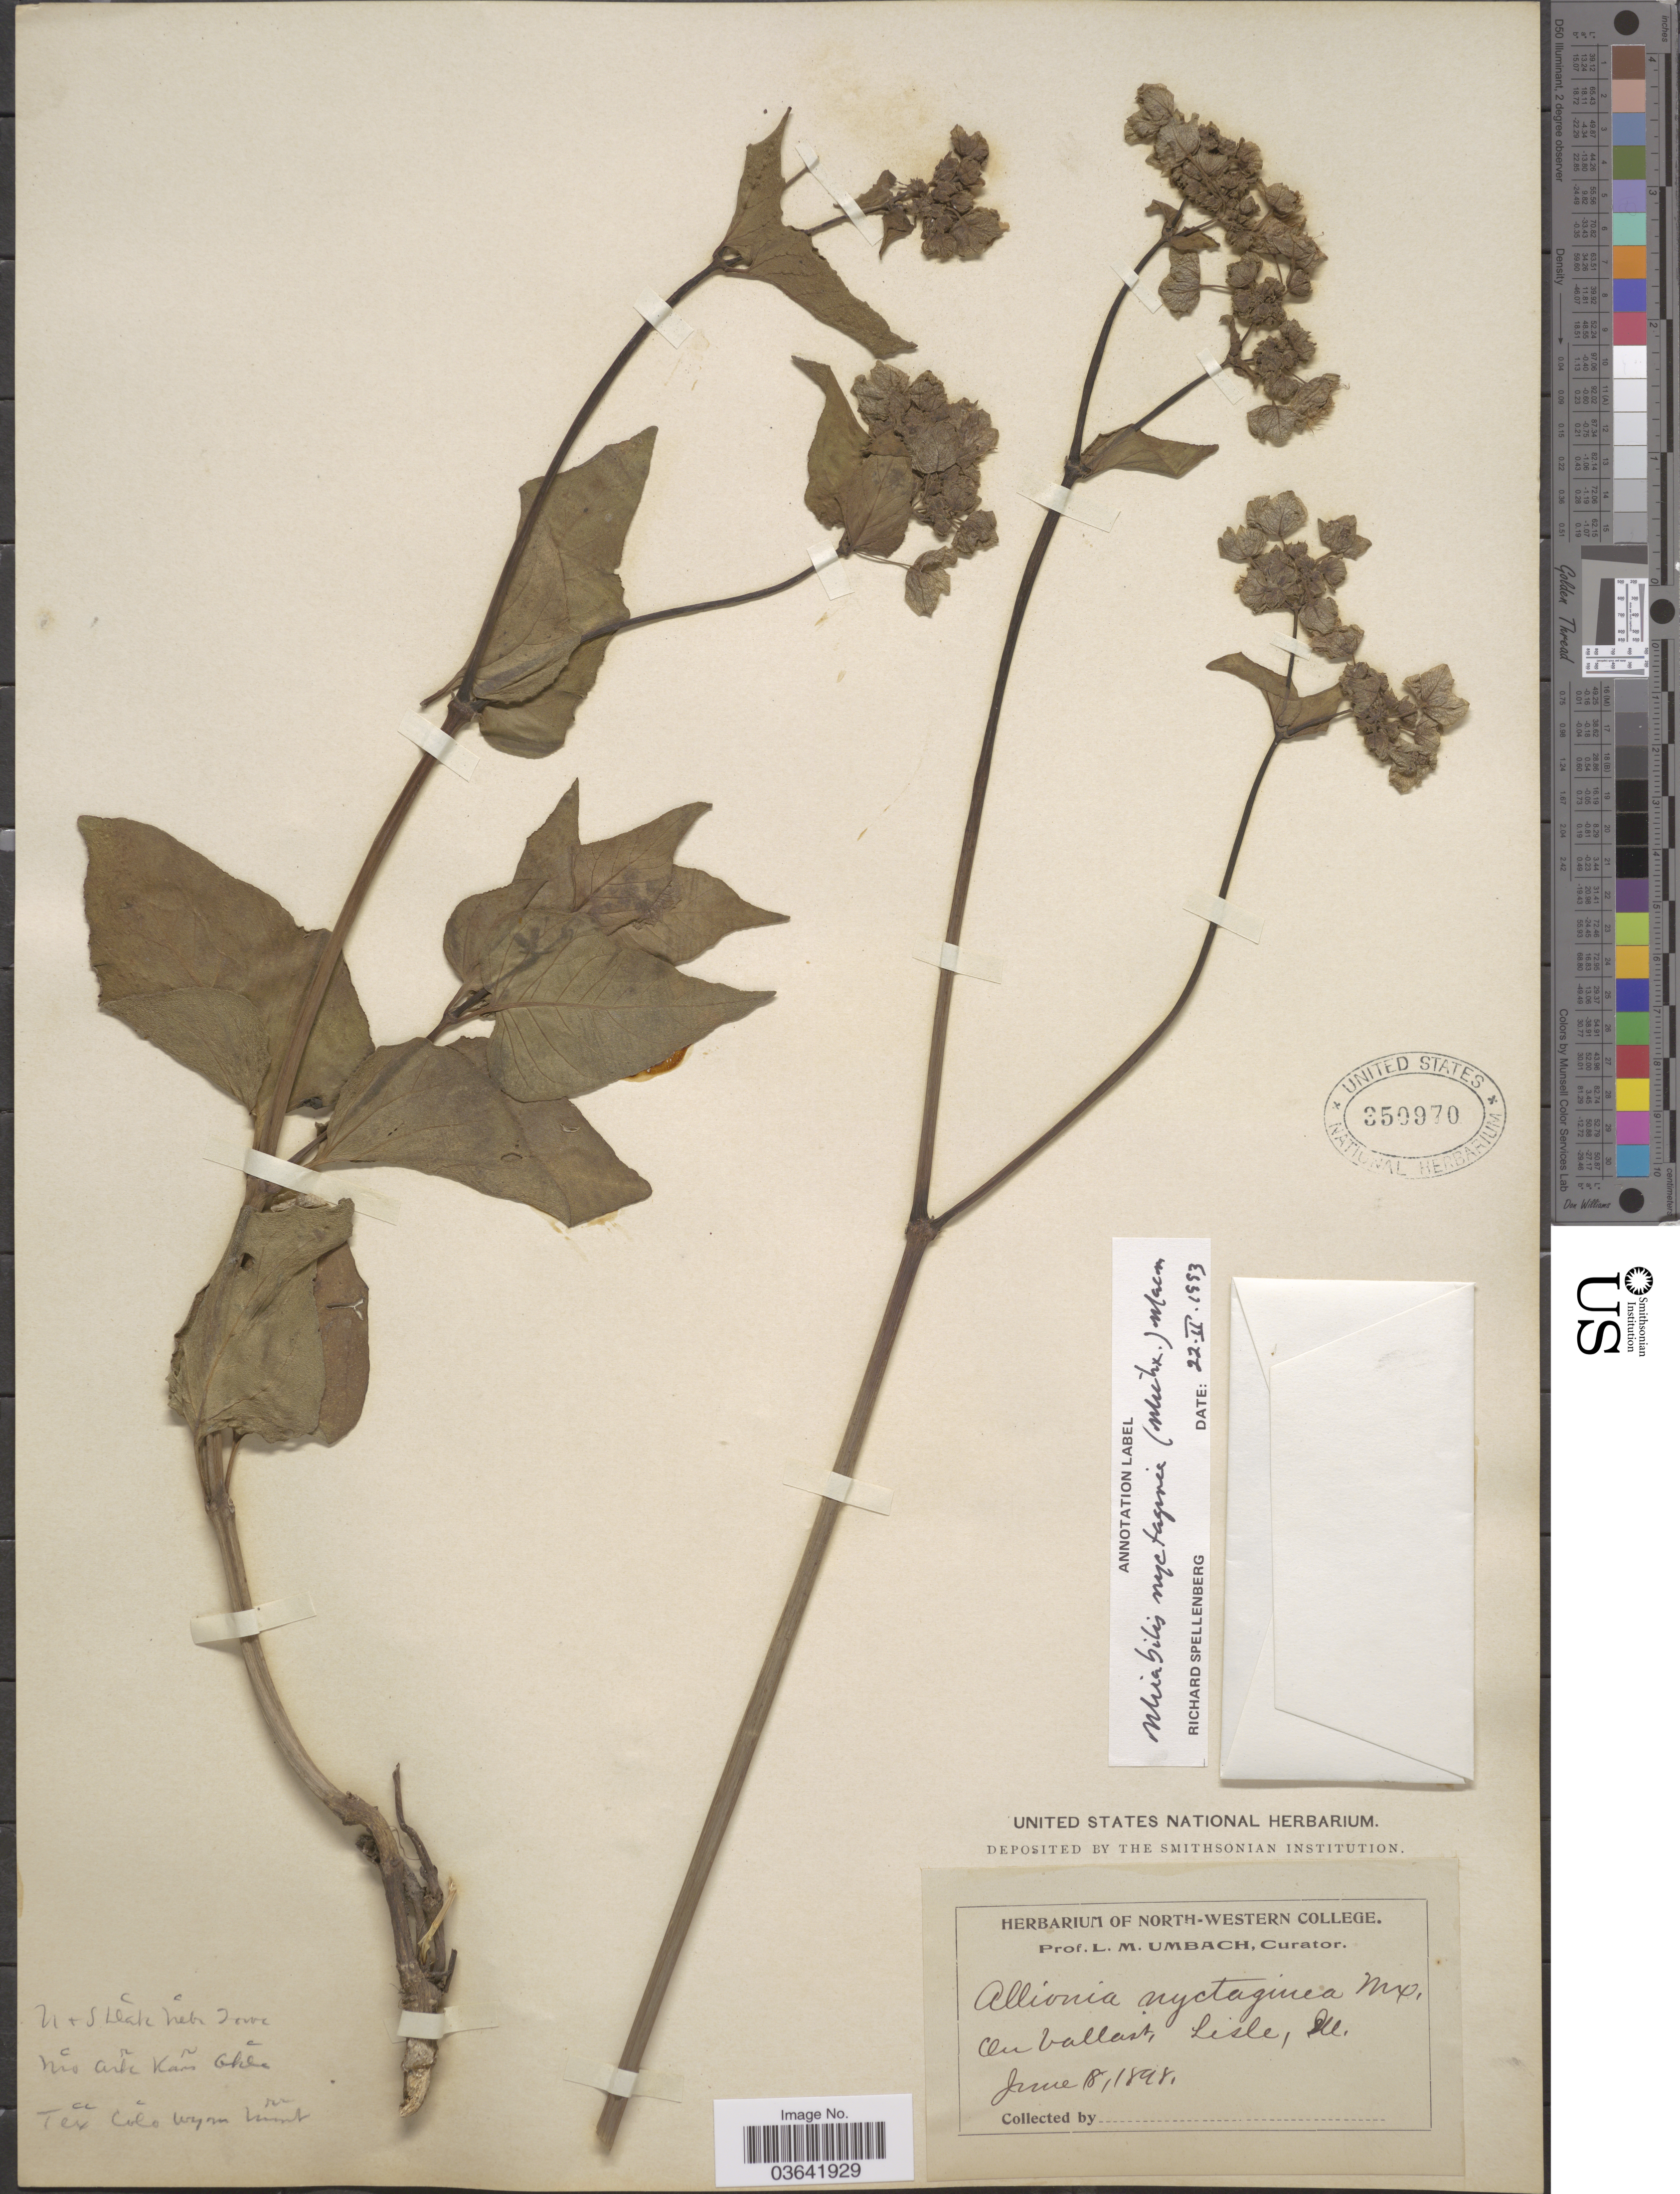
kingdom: Plantae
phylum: Tracheophyta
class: Magnoliopsida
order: Caryophyllales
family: Nyctaginaceae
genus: Mirabilis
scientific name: Mirabilis nyctaginea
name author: (Michx.) MacMill.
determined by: Spellenberg, R.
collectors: L. M. Umbach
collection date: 1898-06-18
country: United States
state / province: Illinois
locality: Lisle.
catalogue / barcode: US 350970